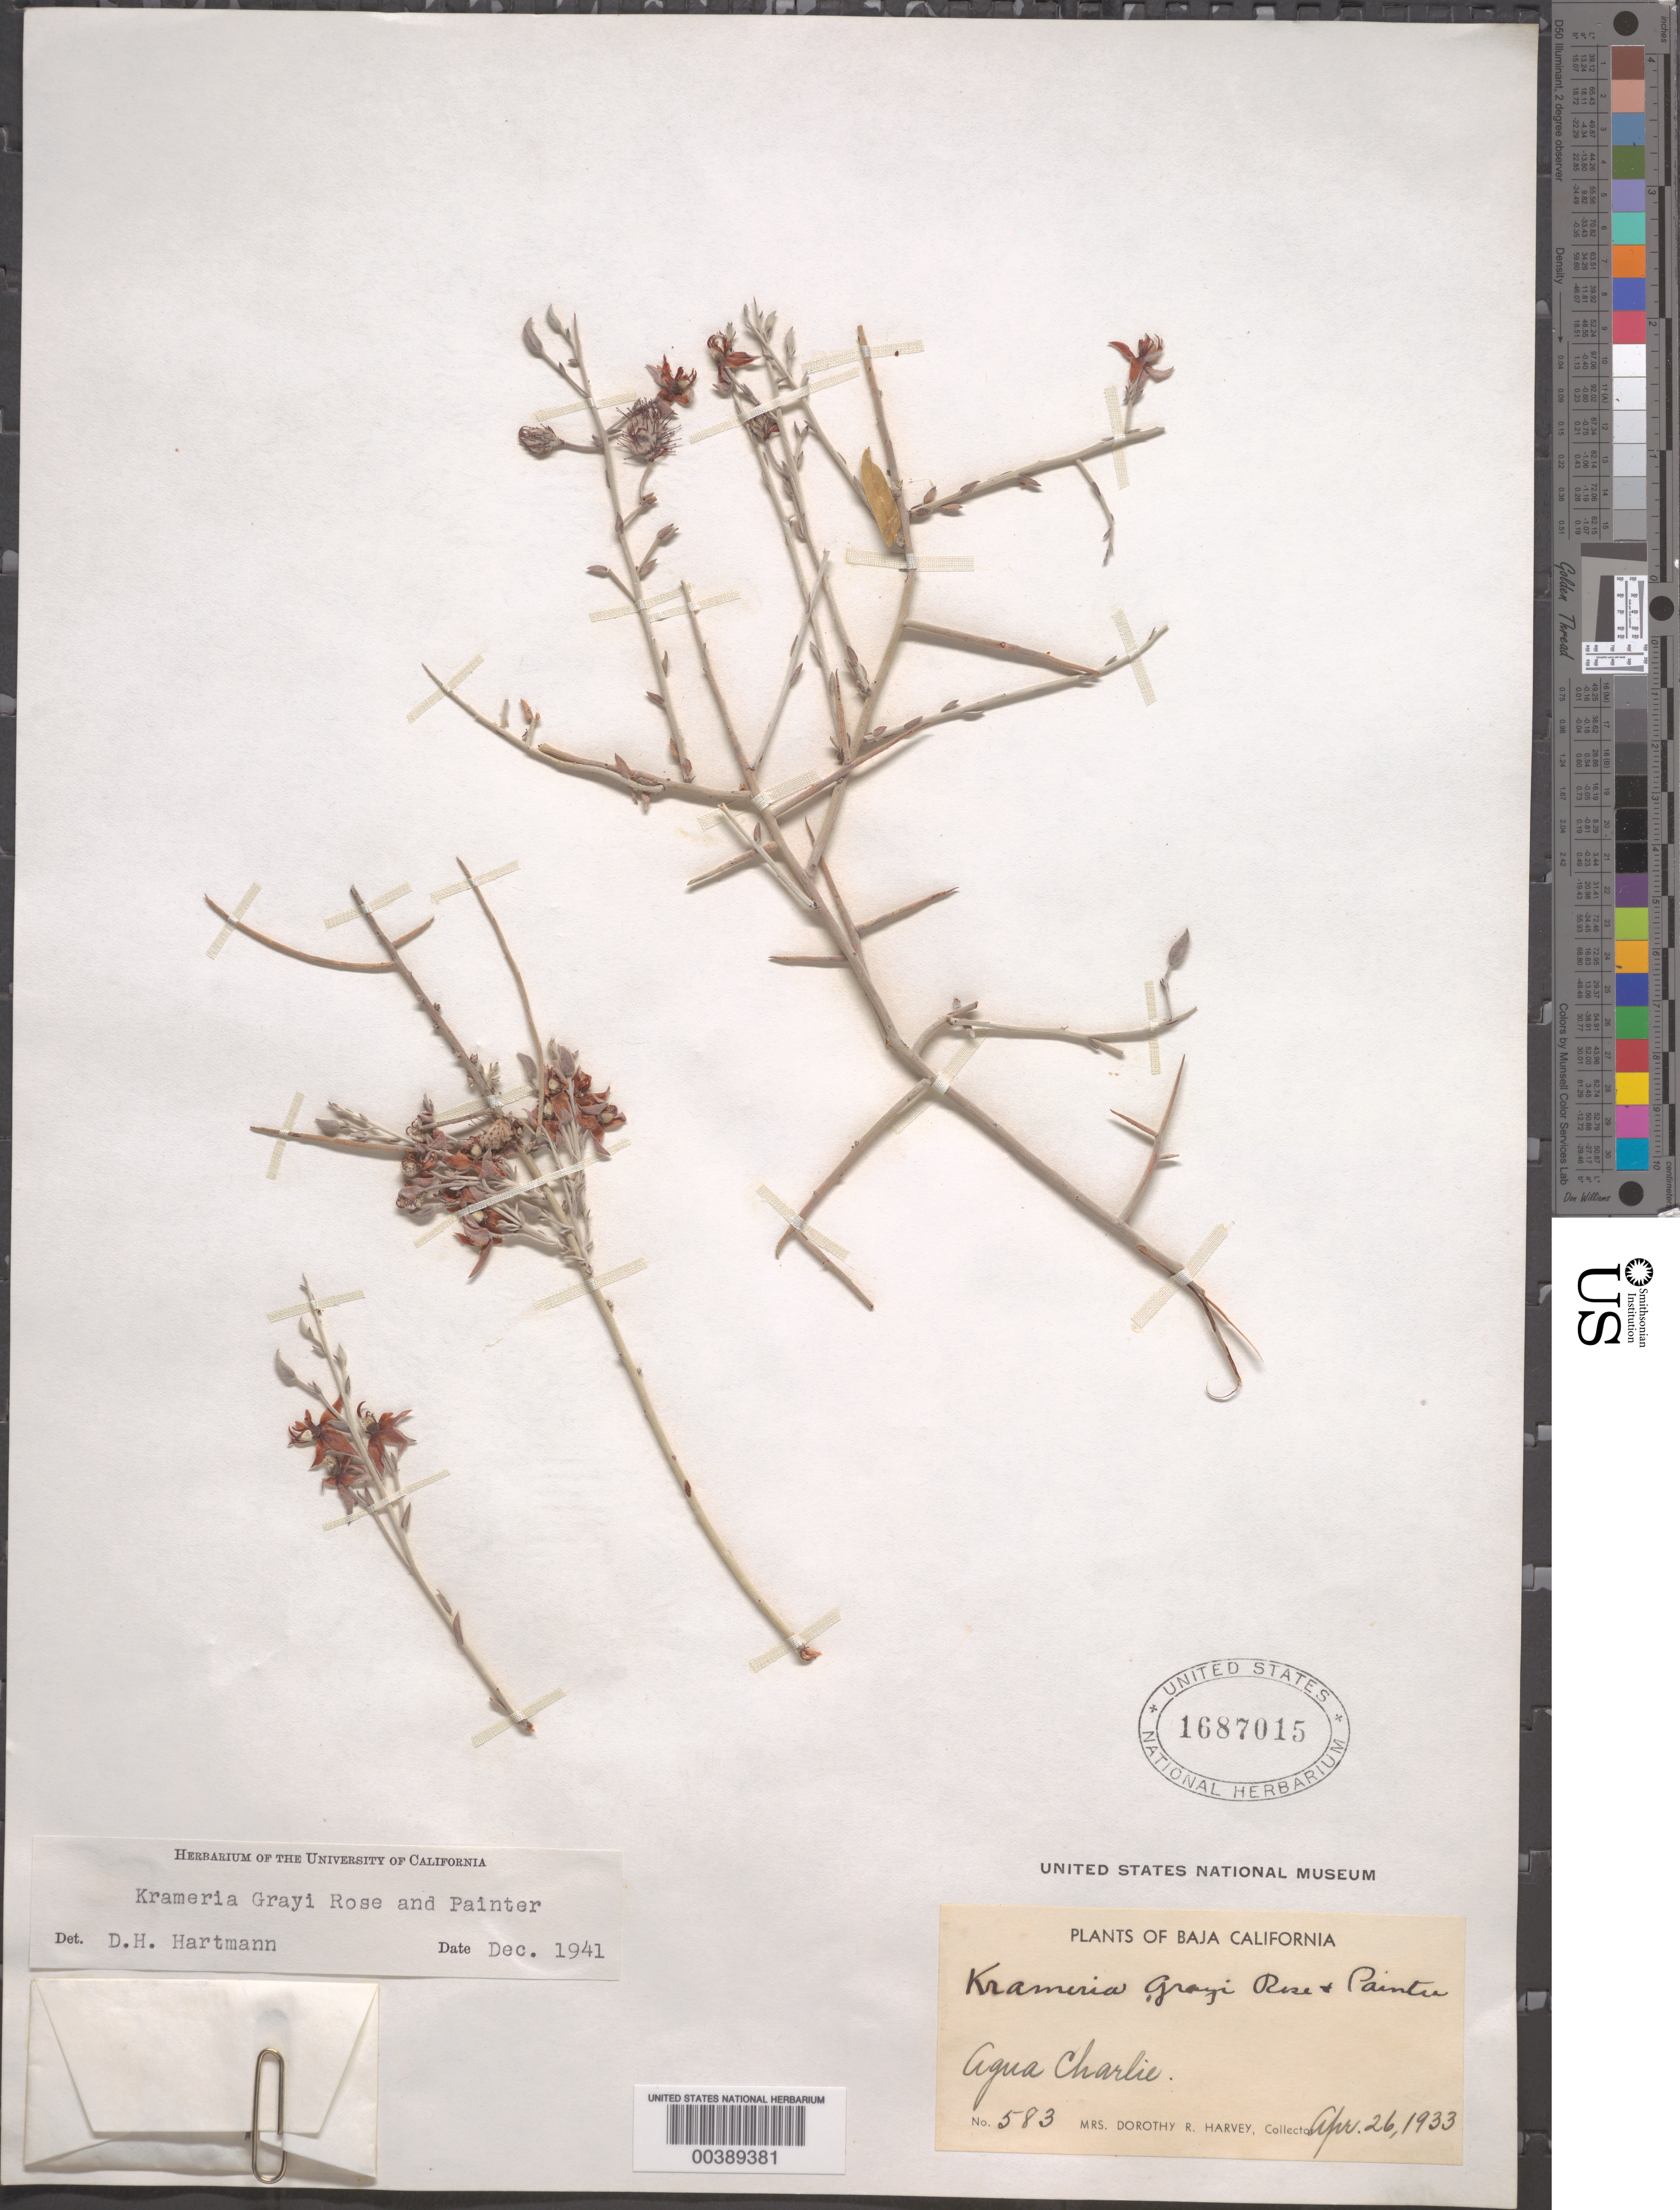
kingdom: Plantae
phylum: Tracheophyta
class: Magnoliopsida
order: Zygophyllales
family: Krameriaceae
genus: Krameria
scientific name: Krameria grayi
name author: Rose & J.H. Painter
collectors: D. R. Harvey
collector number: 583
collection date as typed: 26 Apr 1933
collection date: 1933-04-26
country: Mexico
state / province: Baja California Norte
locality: Agua Charlie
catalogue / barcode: US 1687015